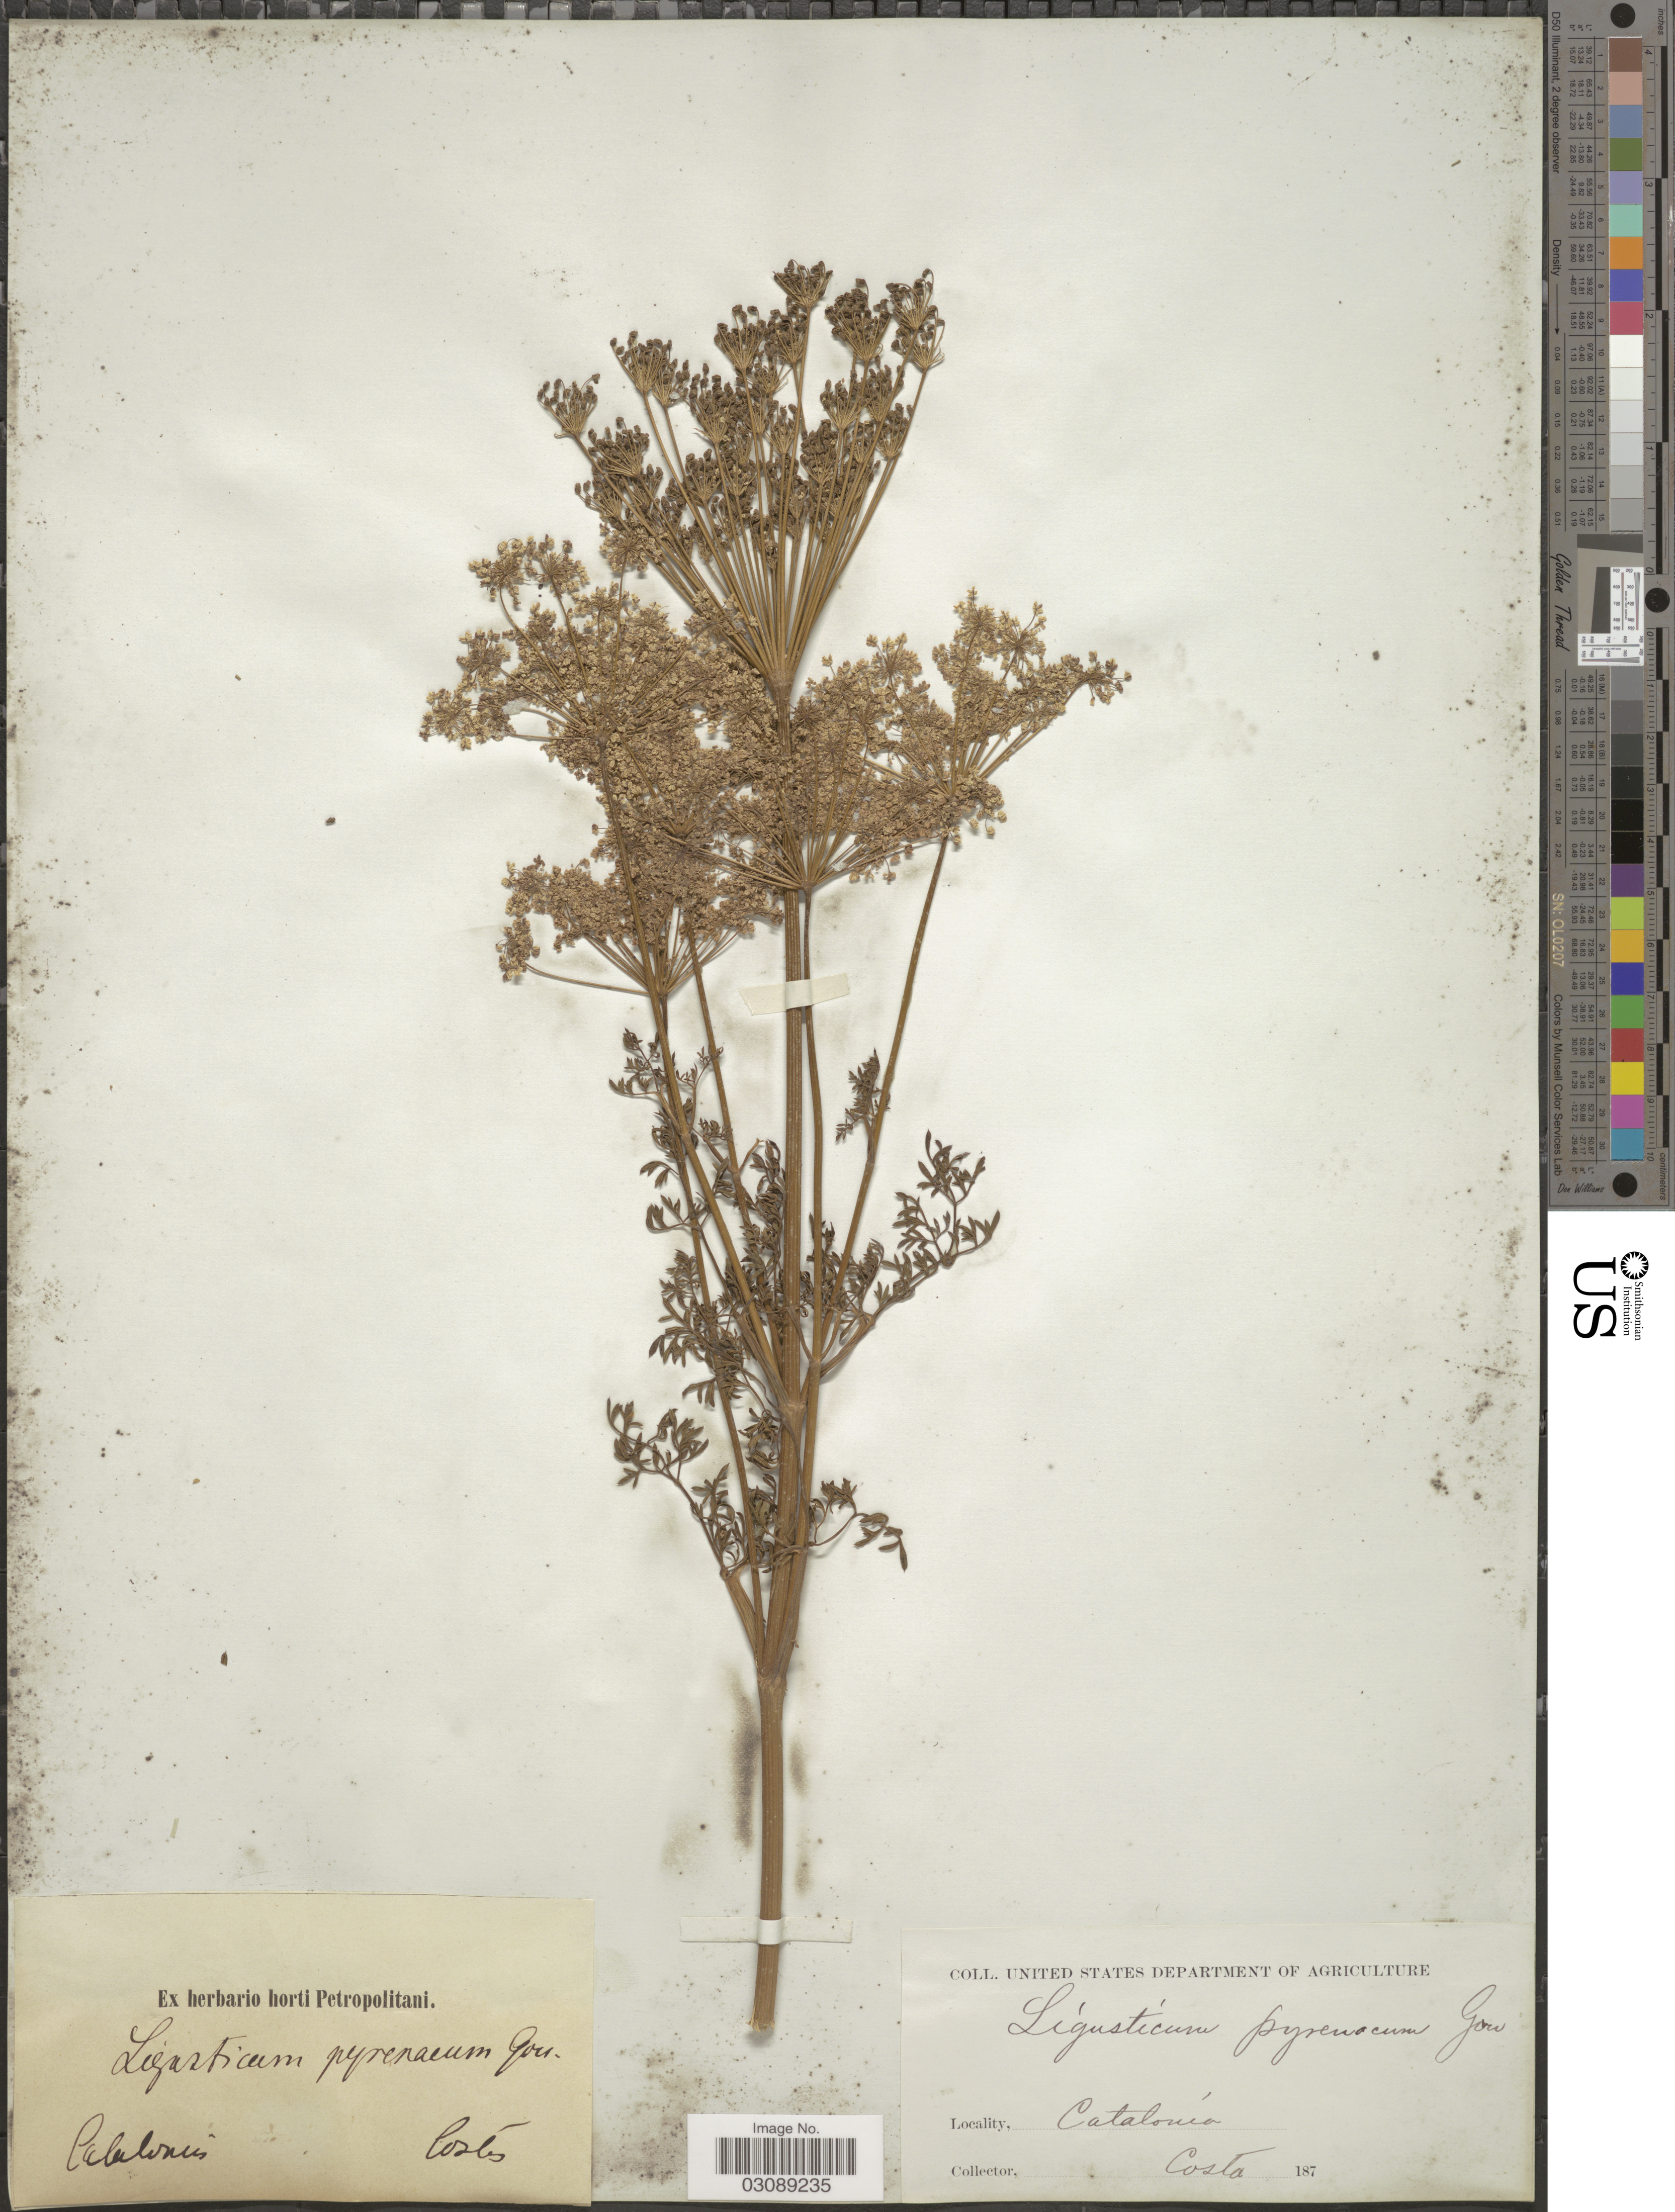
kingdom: Plantae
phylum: Tracheophyta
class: Magnoliopsida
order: Apiales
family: Apiaceae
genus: Ligusticum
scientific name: Ligusticum pyrenaicum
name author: Gouan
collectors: -. Costa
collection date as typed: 187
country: Spain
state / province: Catalunya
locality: Catalonia.